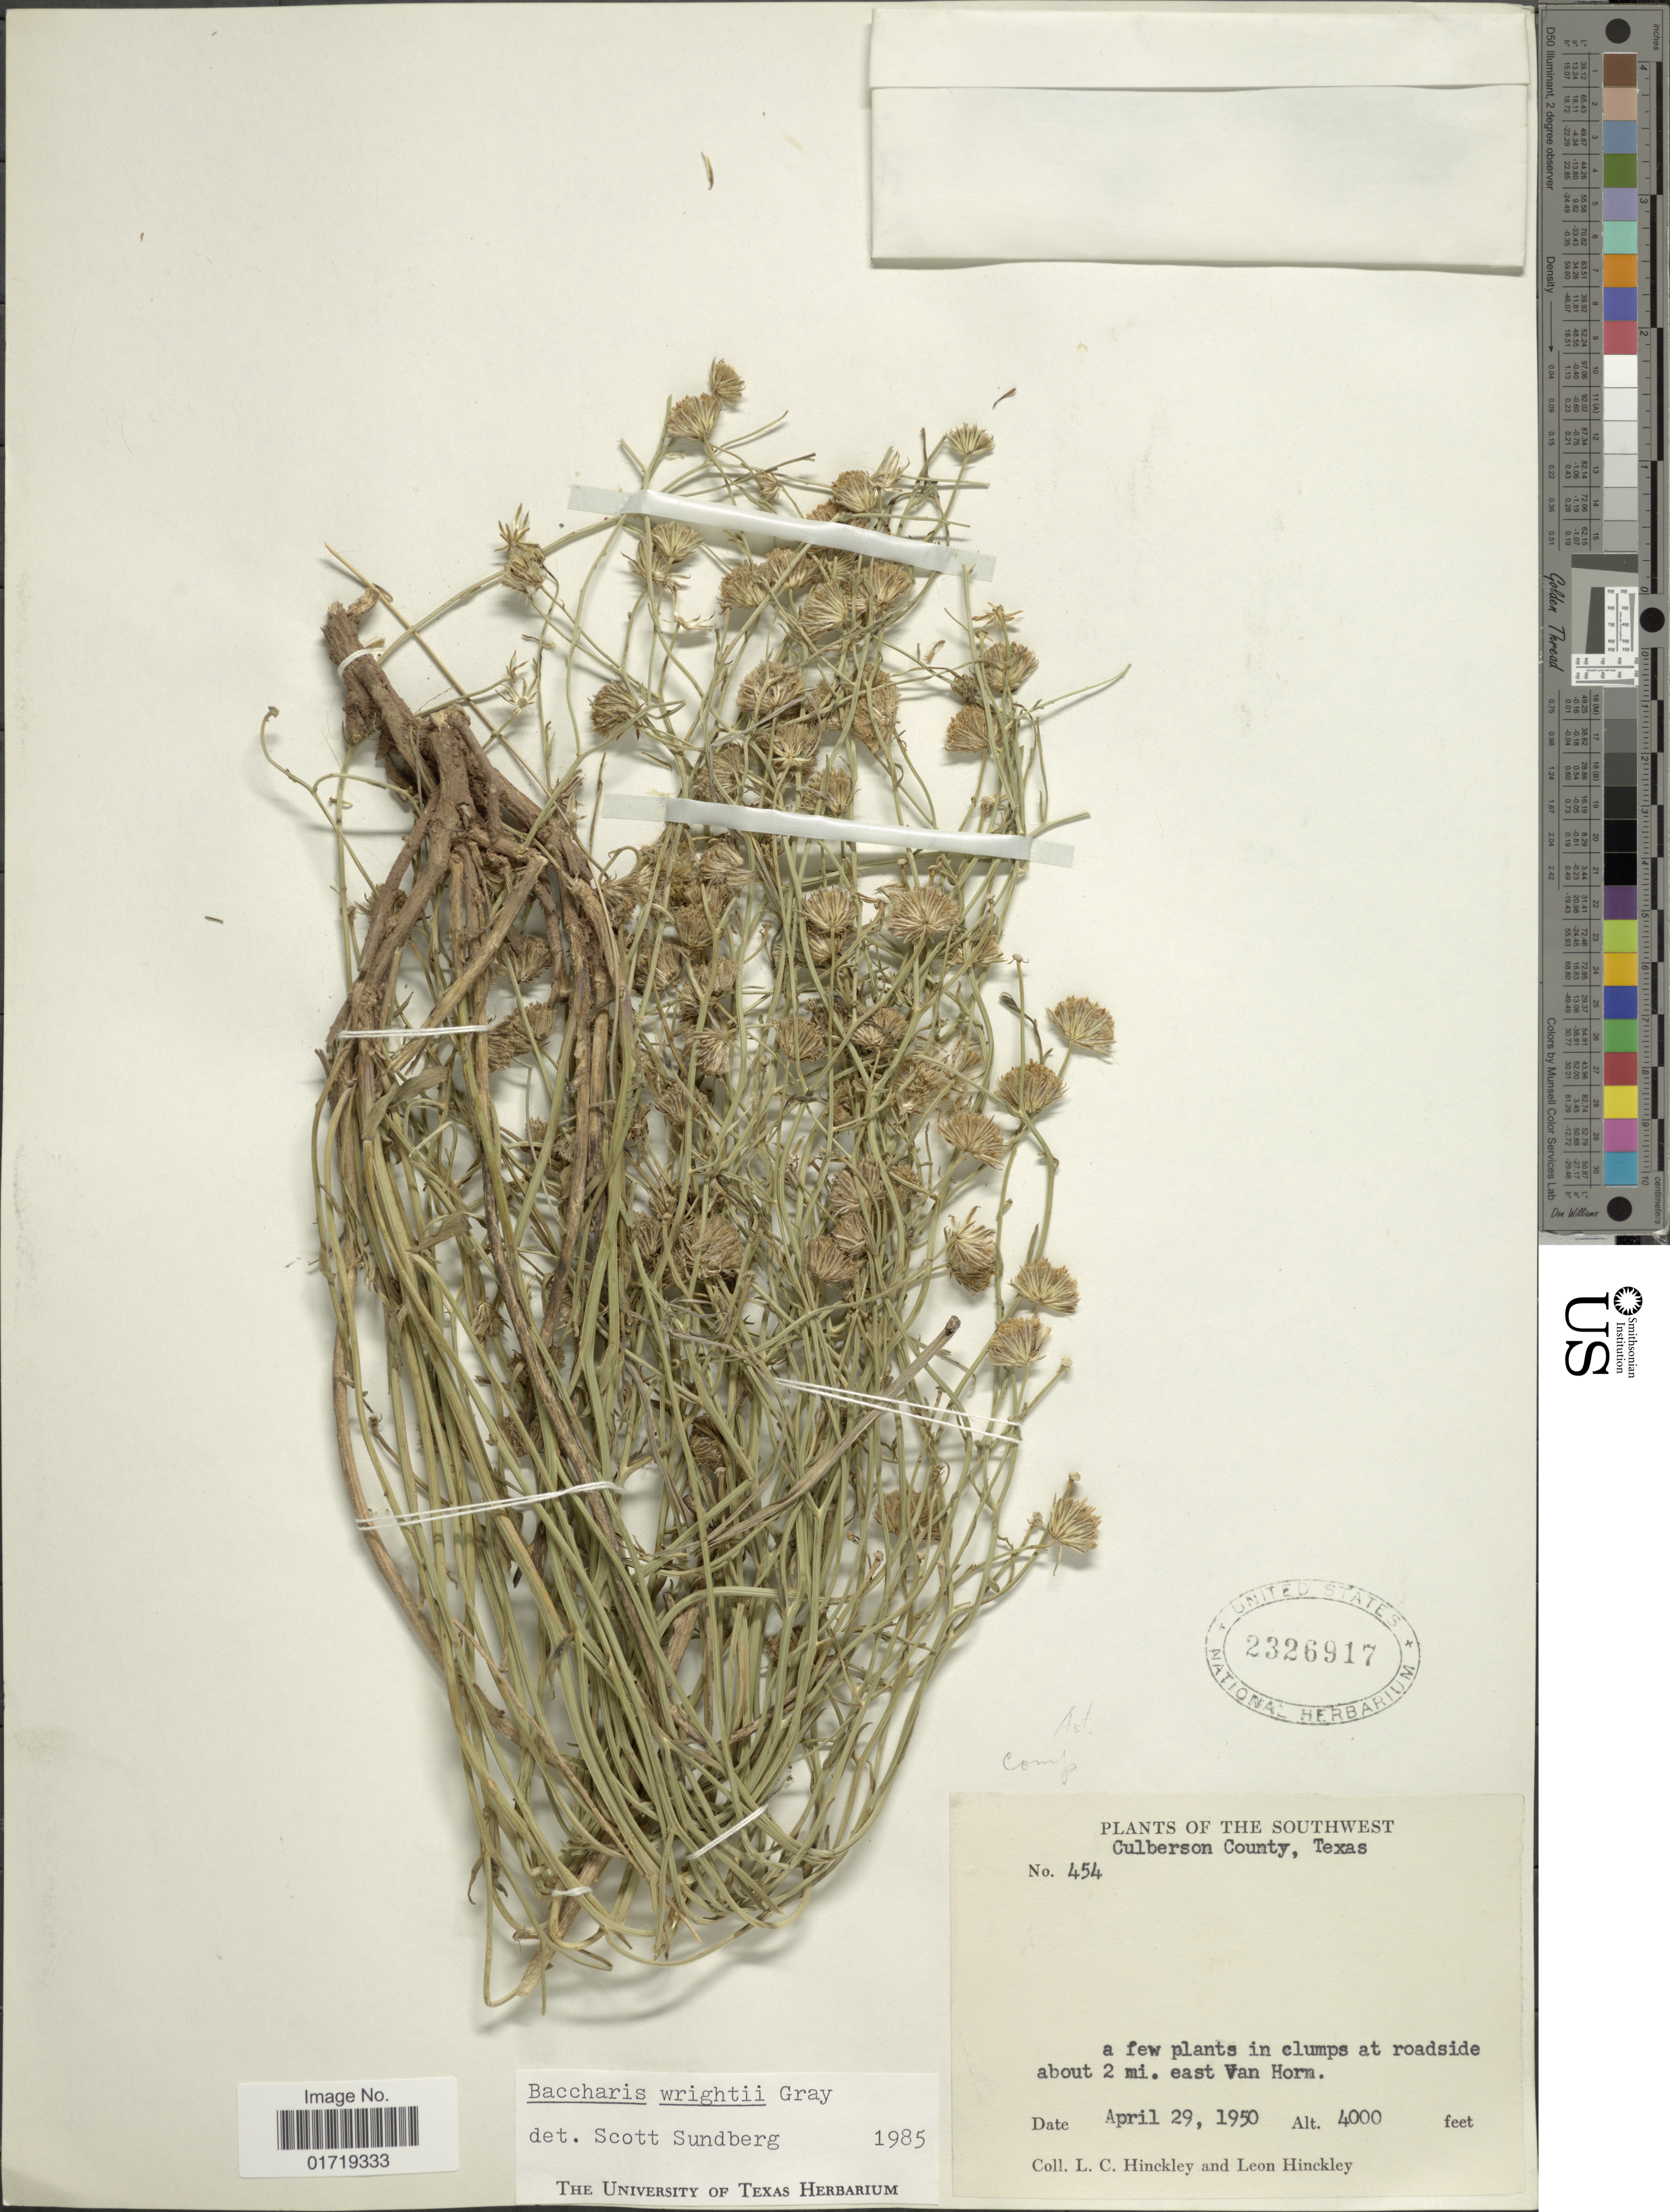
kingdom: Plantae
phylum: Tracheophyta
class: Magnoliopsida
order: Asterales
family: Asteraceae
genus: Baccharis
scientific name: Baccharis wrightii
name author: A. Gray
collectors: L. Hinckley & L. Hinckley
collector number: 454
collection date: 1950-04-29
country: United States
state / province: Texas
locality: Culberson County, Texas, a few plants in clumps at roadside about 2 mi. east Van Horn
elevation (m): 1219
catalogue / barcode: US 2326917